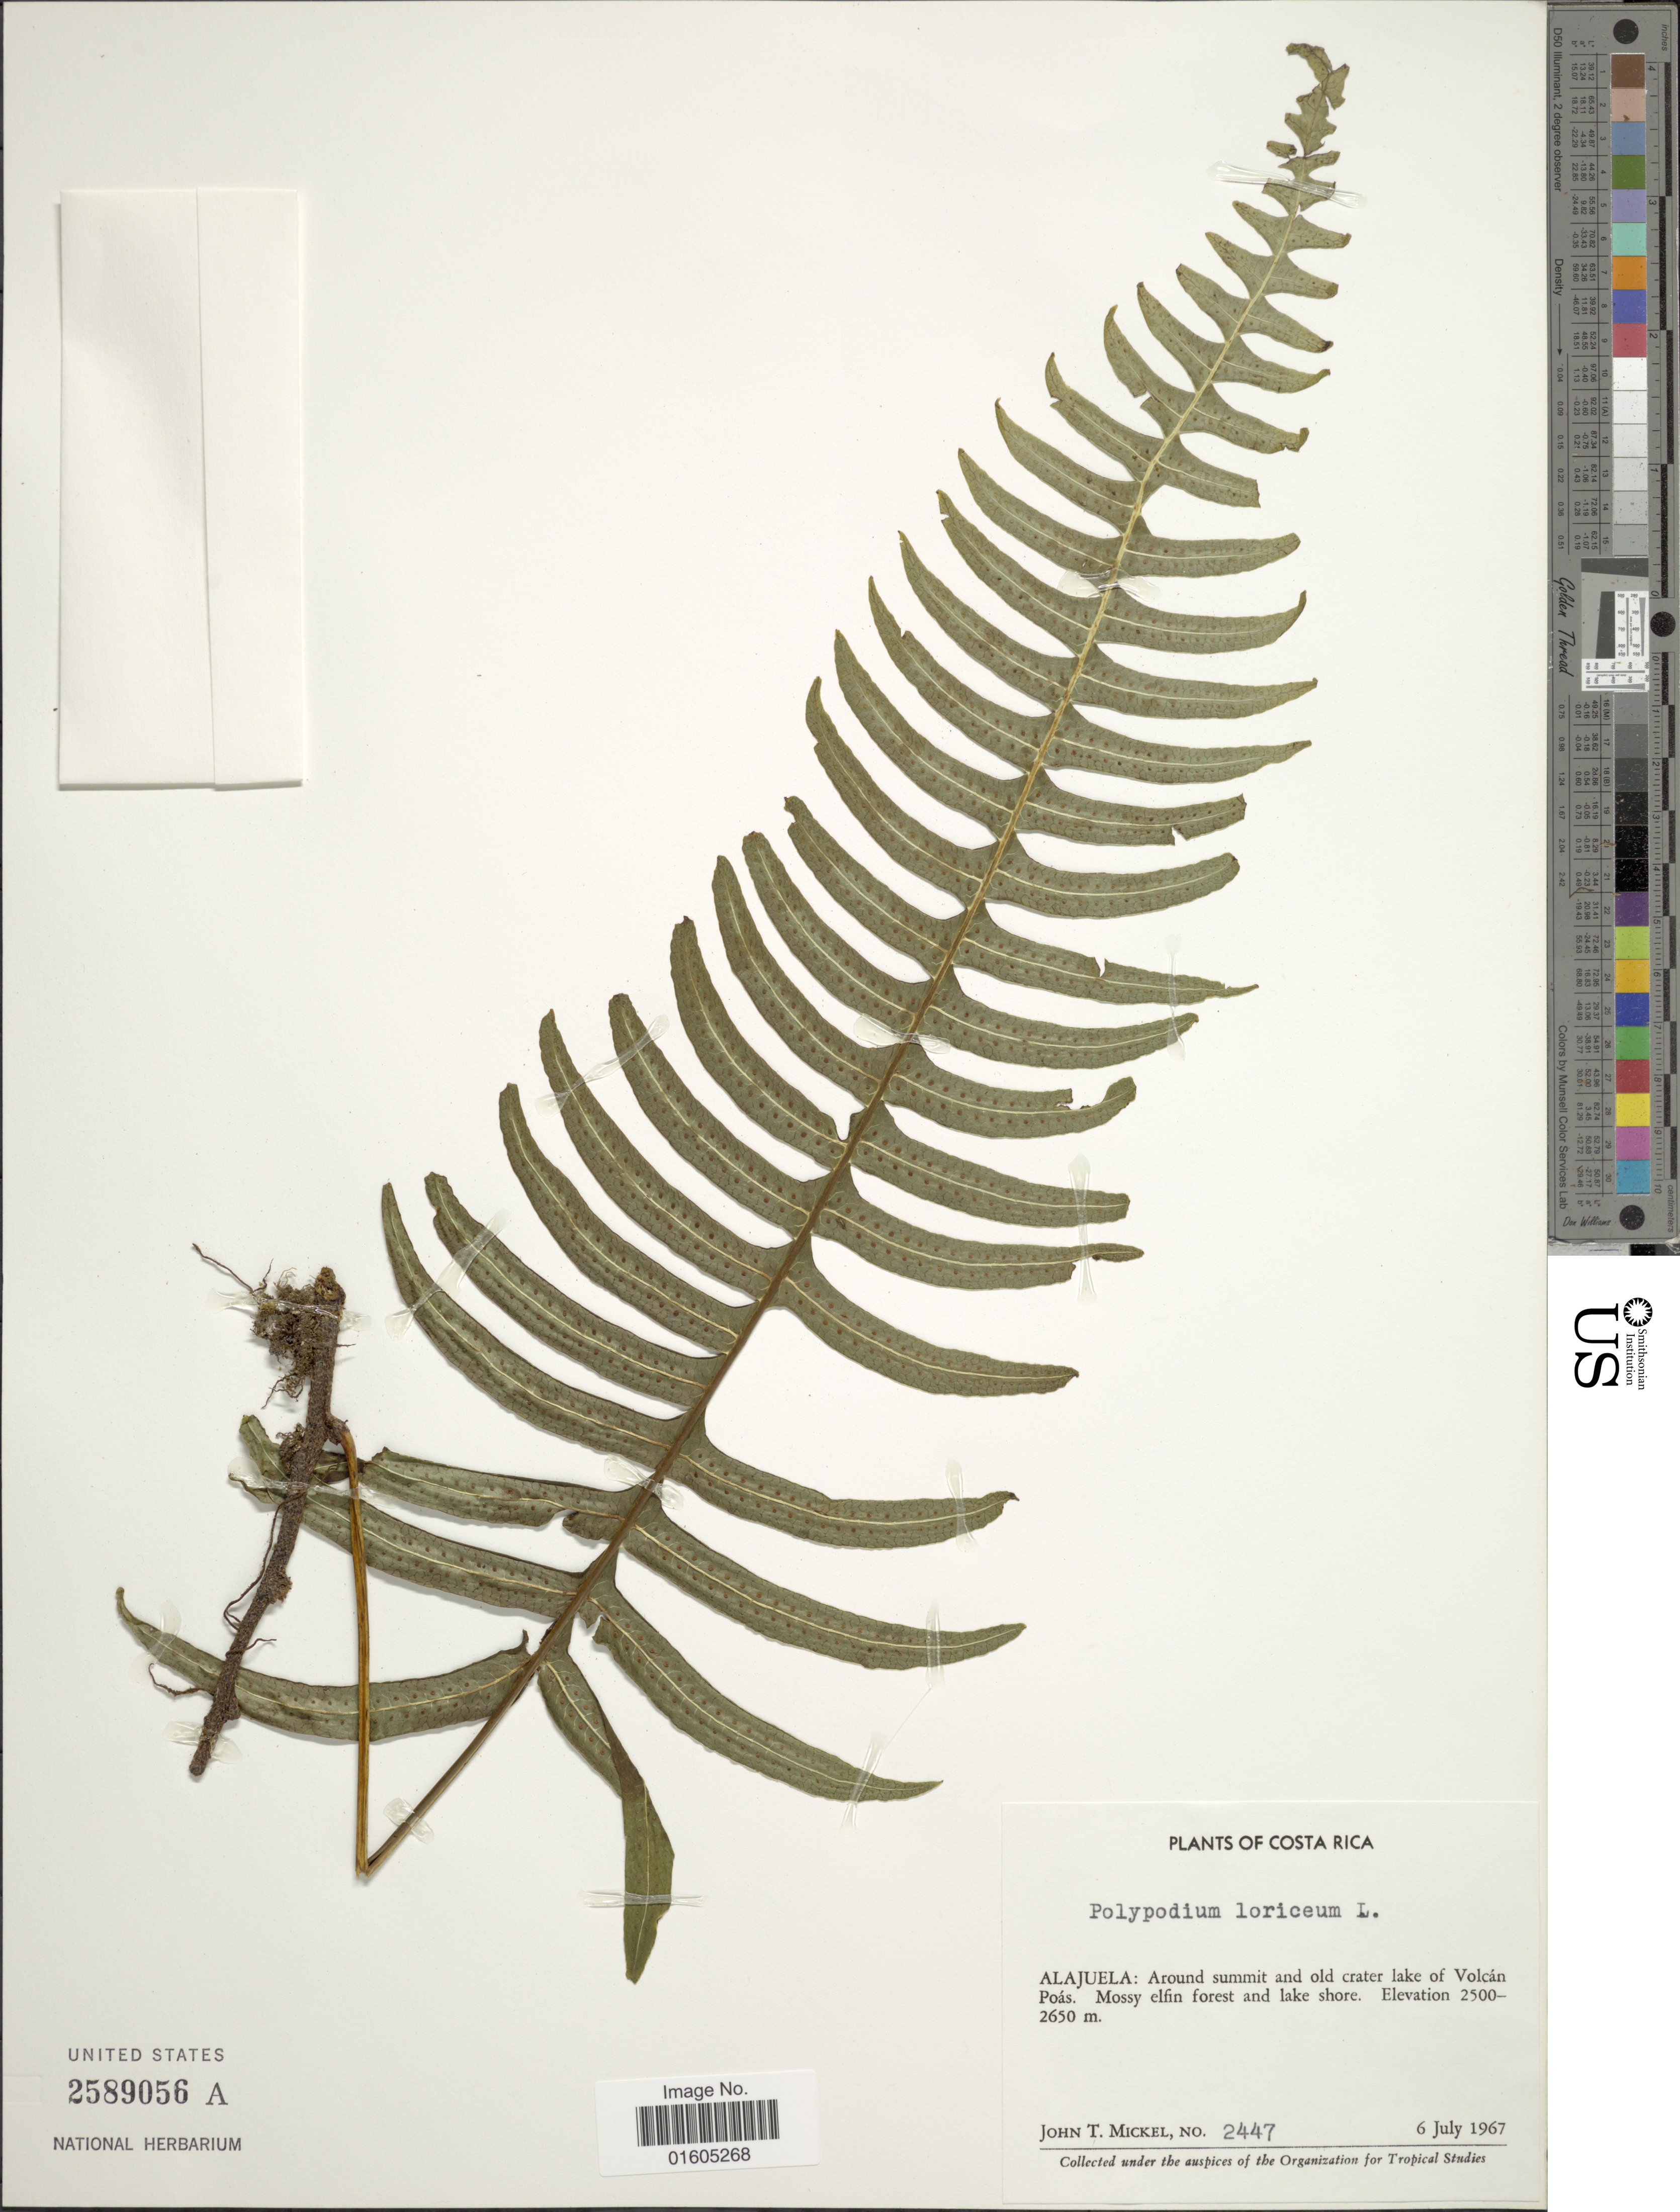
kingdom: Plantae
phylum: Tracheophyta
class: Polypodiopsida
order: Polypodiales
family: Polypodiaceae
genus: Serpocaulon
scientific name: Serpocaulon loriceum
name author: (L.) A.R. Sm.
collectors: J. T. Mickel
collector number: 2447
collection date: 1967-07-06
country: Costa Rica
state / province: Alajuela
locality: Costa Rica. Alajuela: Around summit and old crater lake of Volcan Poas. Mossy effin forest and lake shore.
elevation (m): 2500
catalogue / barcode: US 2589056A